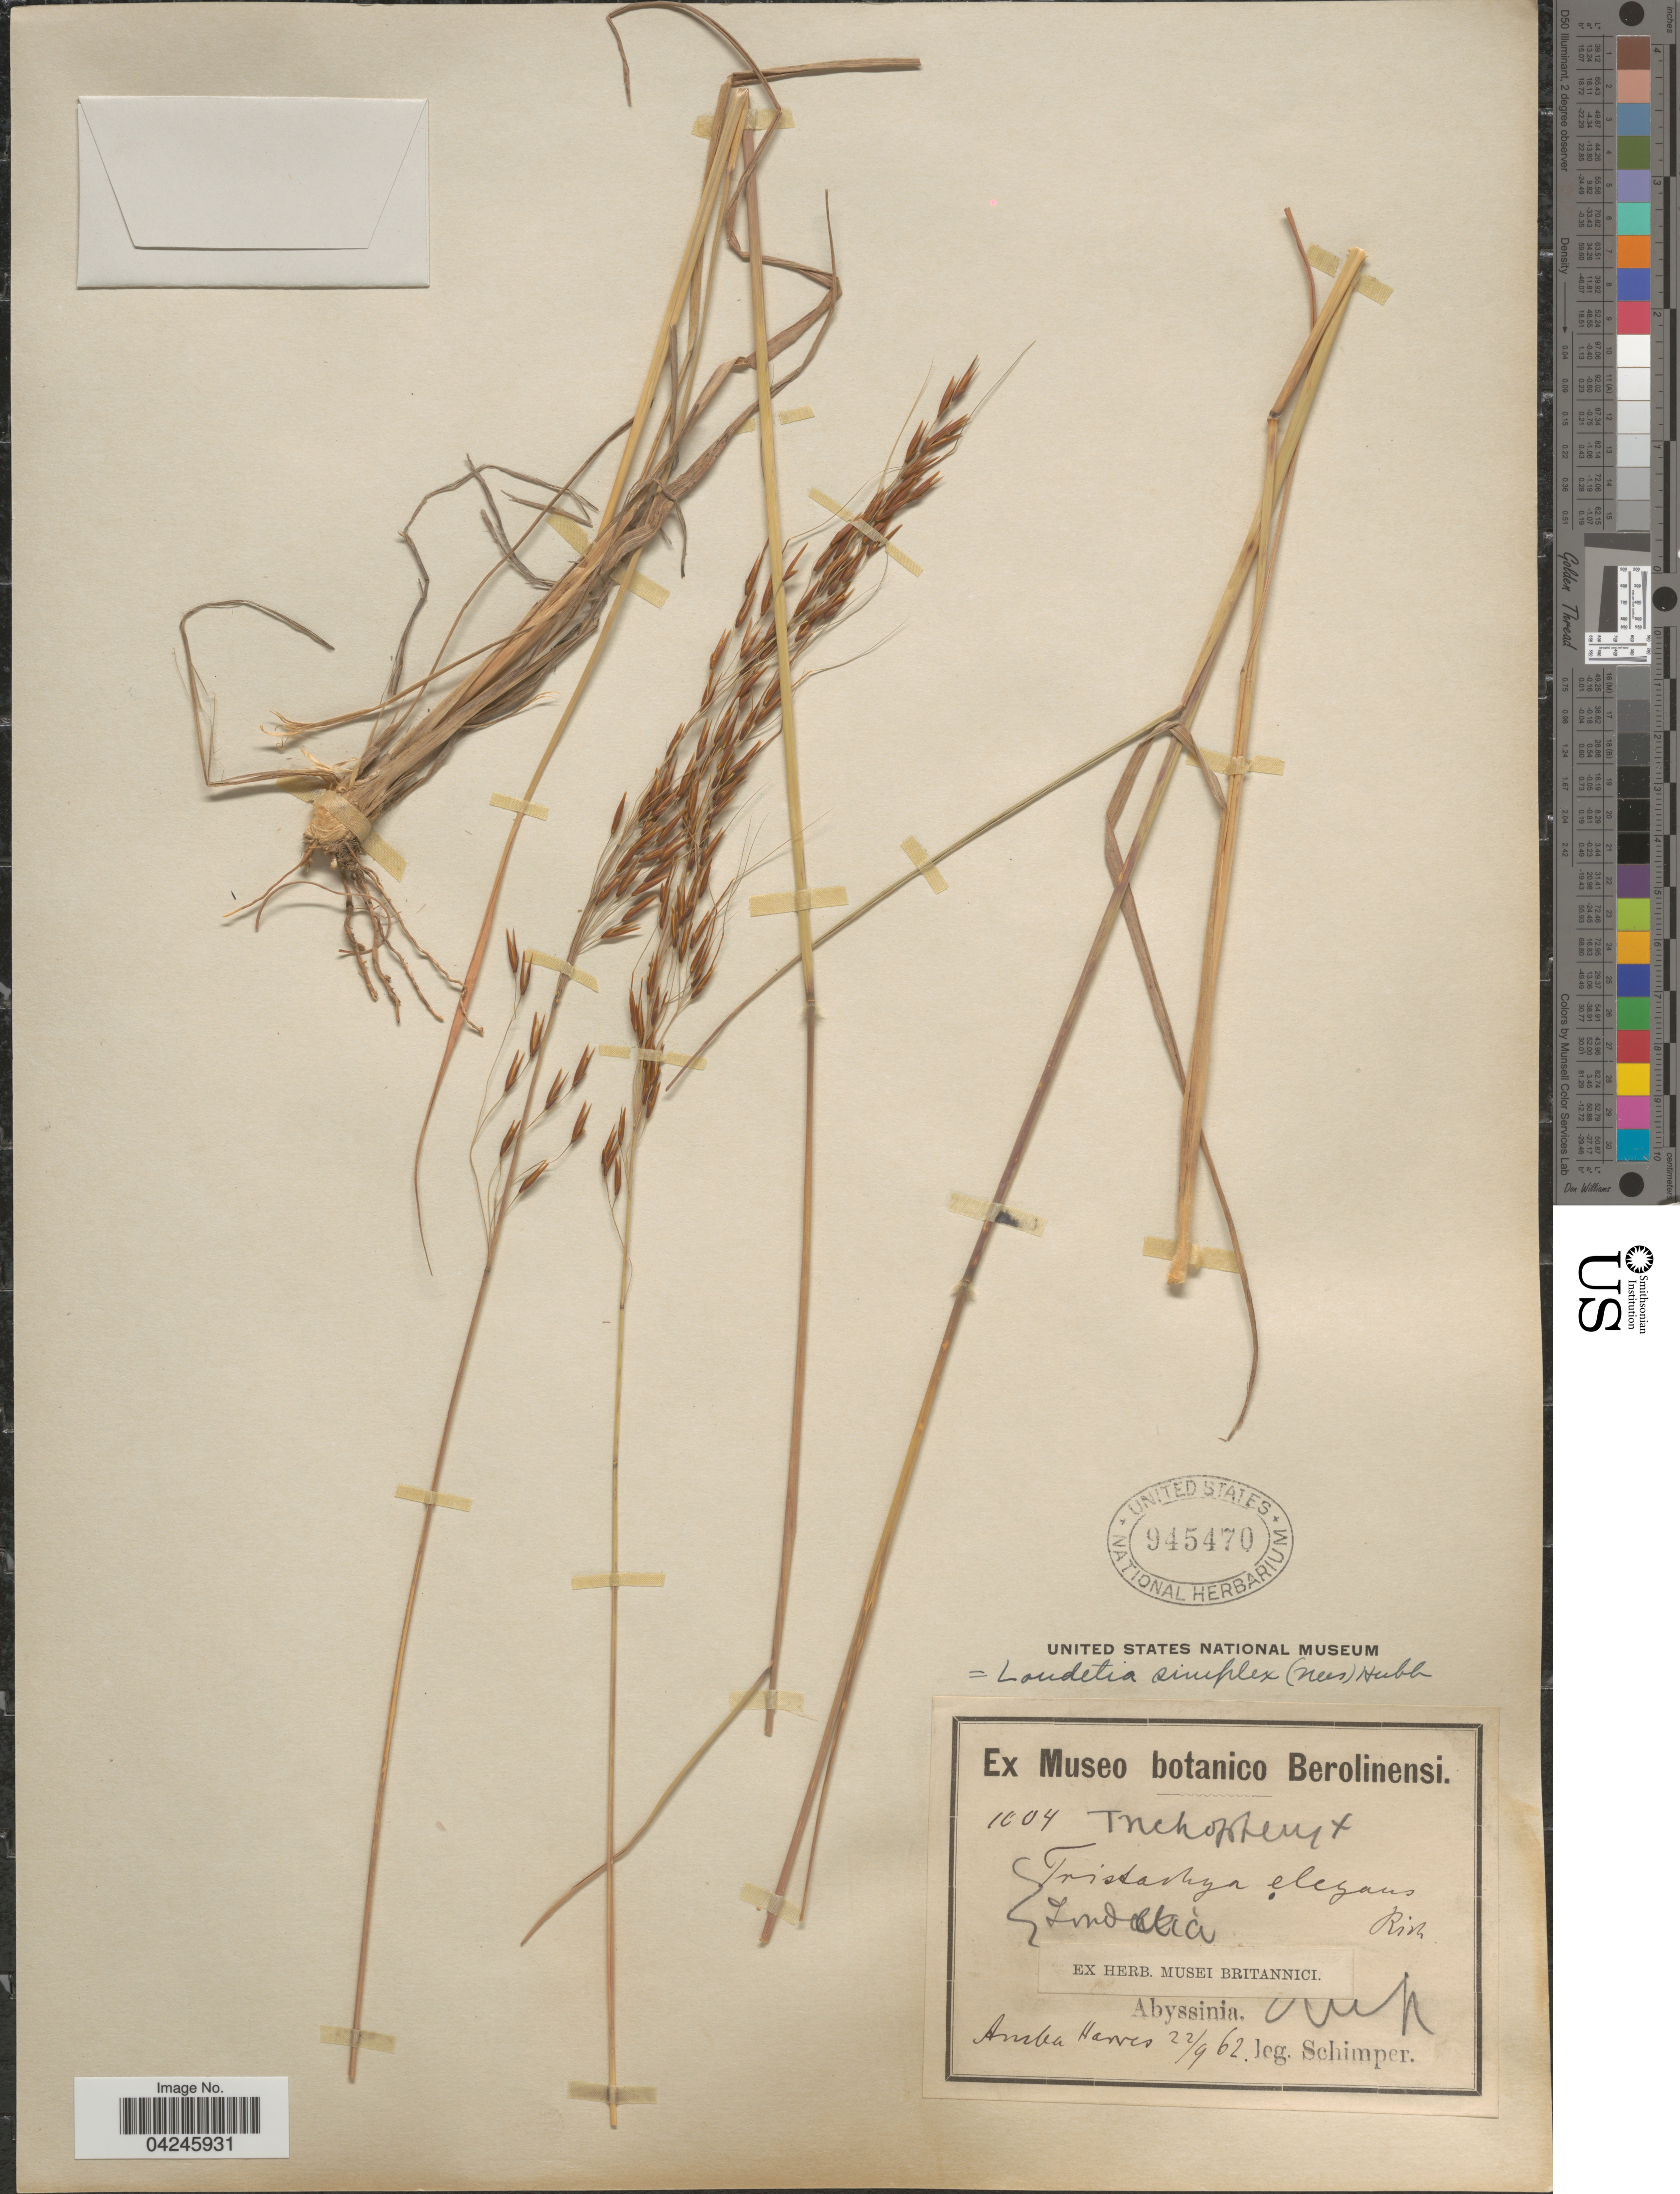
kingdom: Plantae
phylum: Tracheophyta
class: Liliopsida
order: Poales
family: Poaceae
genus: Loudetia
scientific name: Loudetia simplex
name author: (Nees) C.E. Hubb.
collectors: -. Schimper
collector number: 1004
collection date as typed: Transcribed d/m/y: 22/9/62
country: Ethiopia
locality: Abÿssinia. Amba Hawes [interpreted].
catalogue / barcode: US 945470